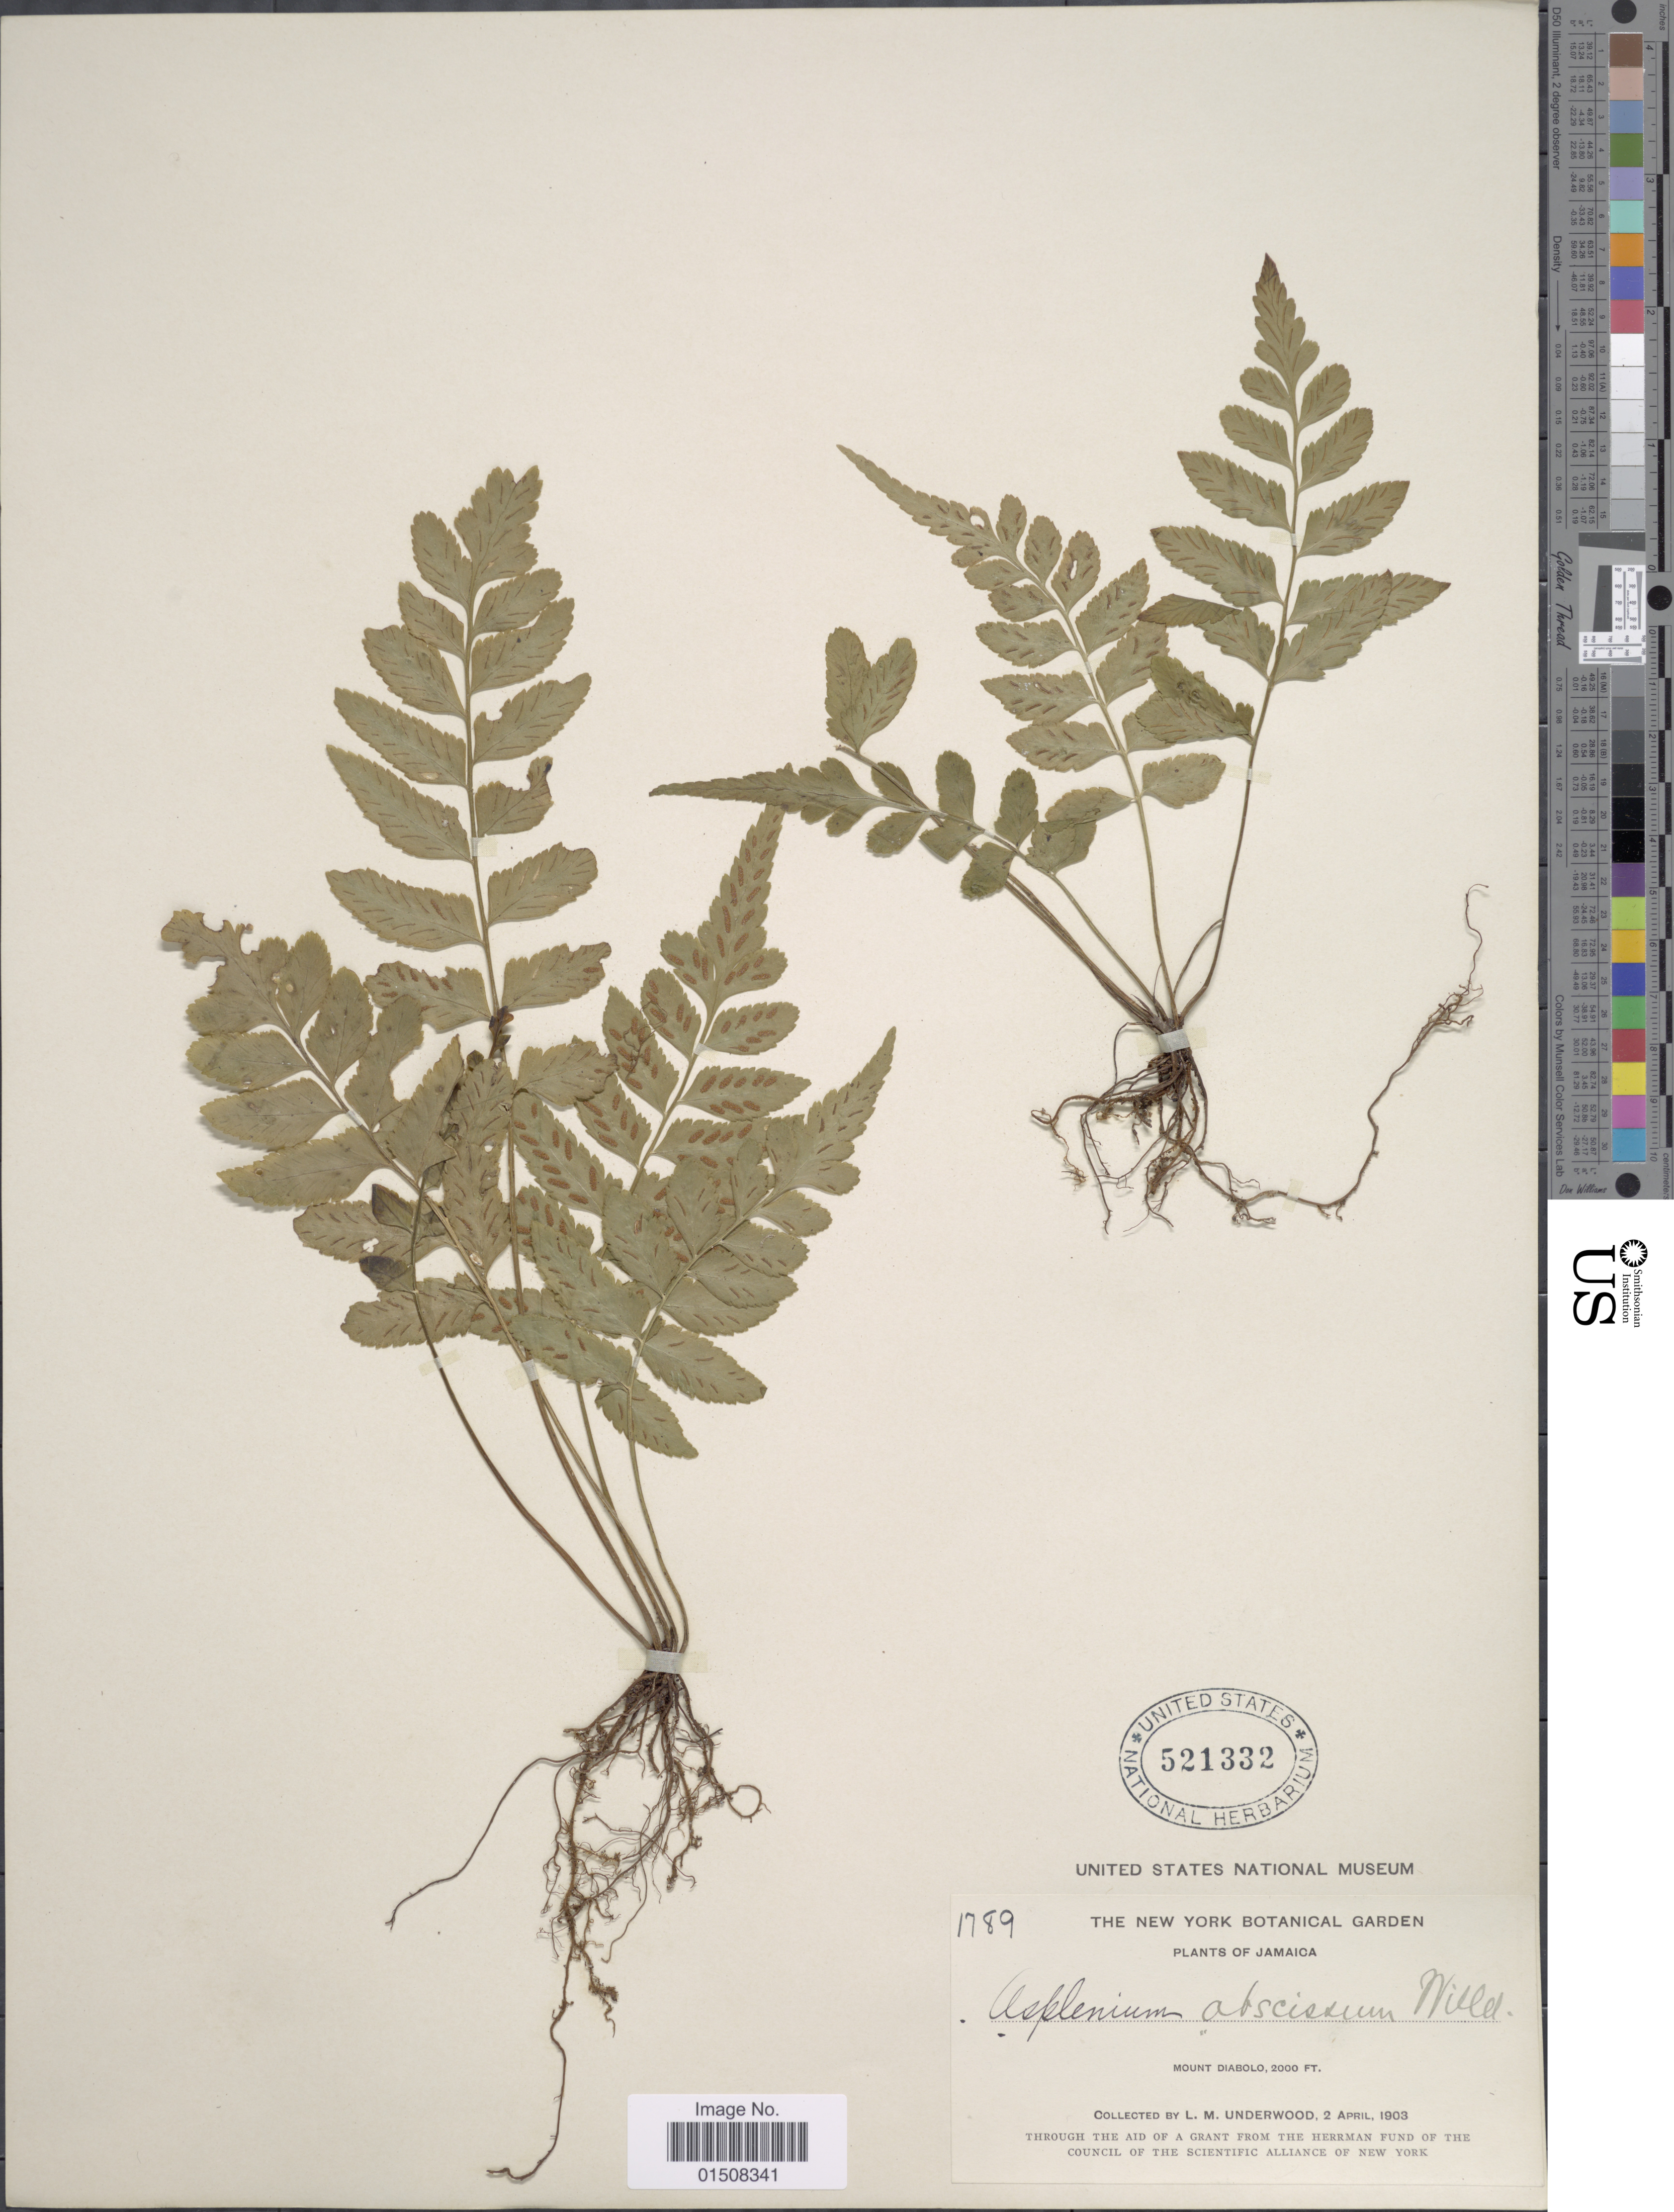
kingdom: Plantae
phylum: Tracheophyta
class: Polypodiopsida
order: Polypodiales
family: Aspleniaceae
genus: Asplenium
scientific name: Asplenium abscissum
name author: Willd.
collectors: L. M. Underwood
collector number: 1789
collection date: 1903-04-02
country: Jamaica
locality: Mount Diabolo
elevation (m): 610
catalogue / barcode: US 521332